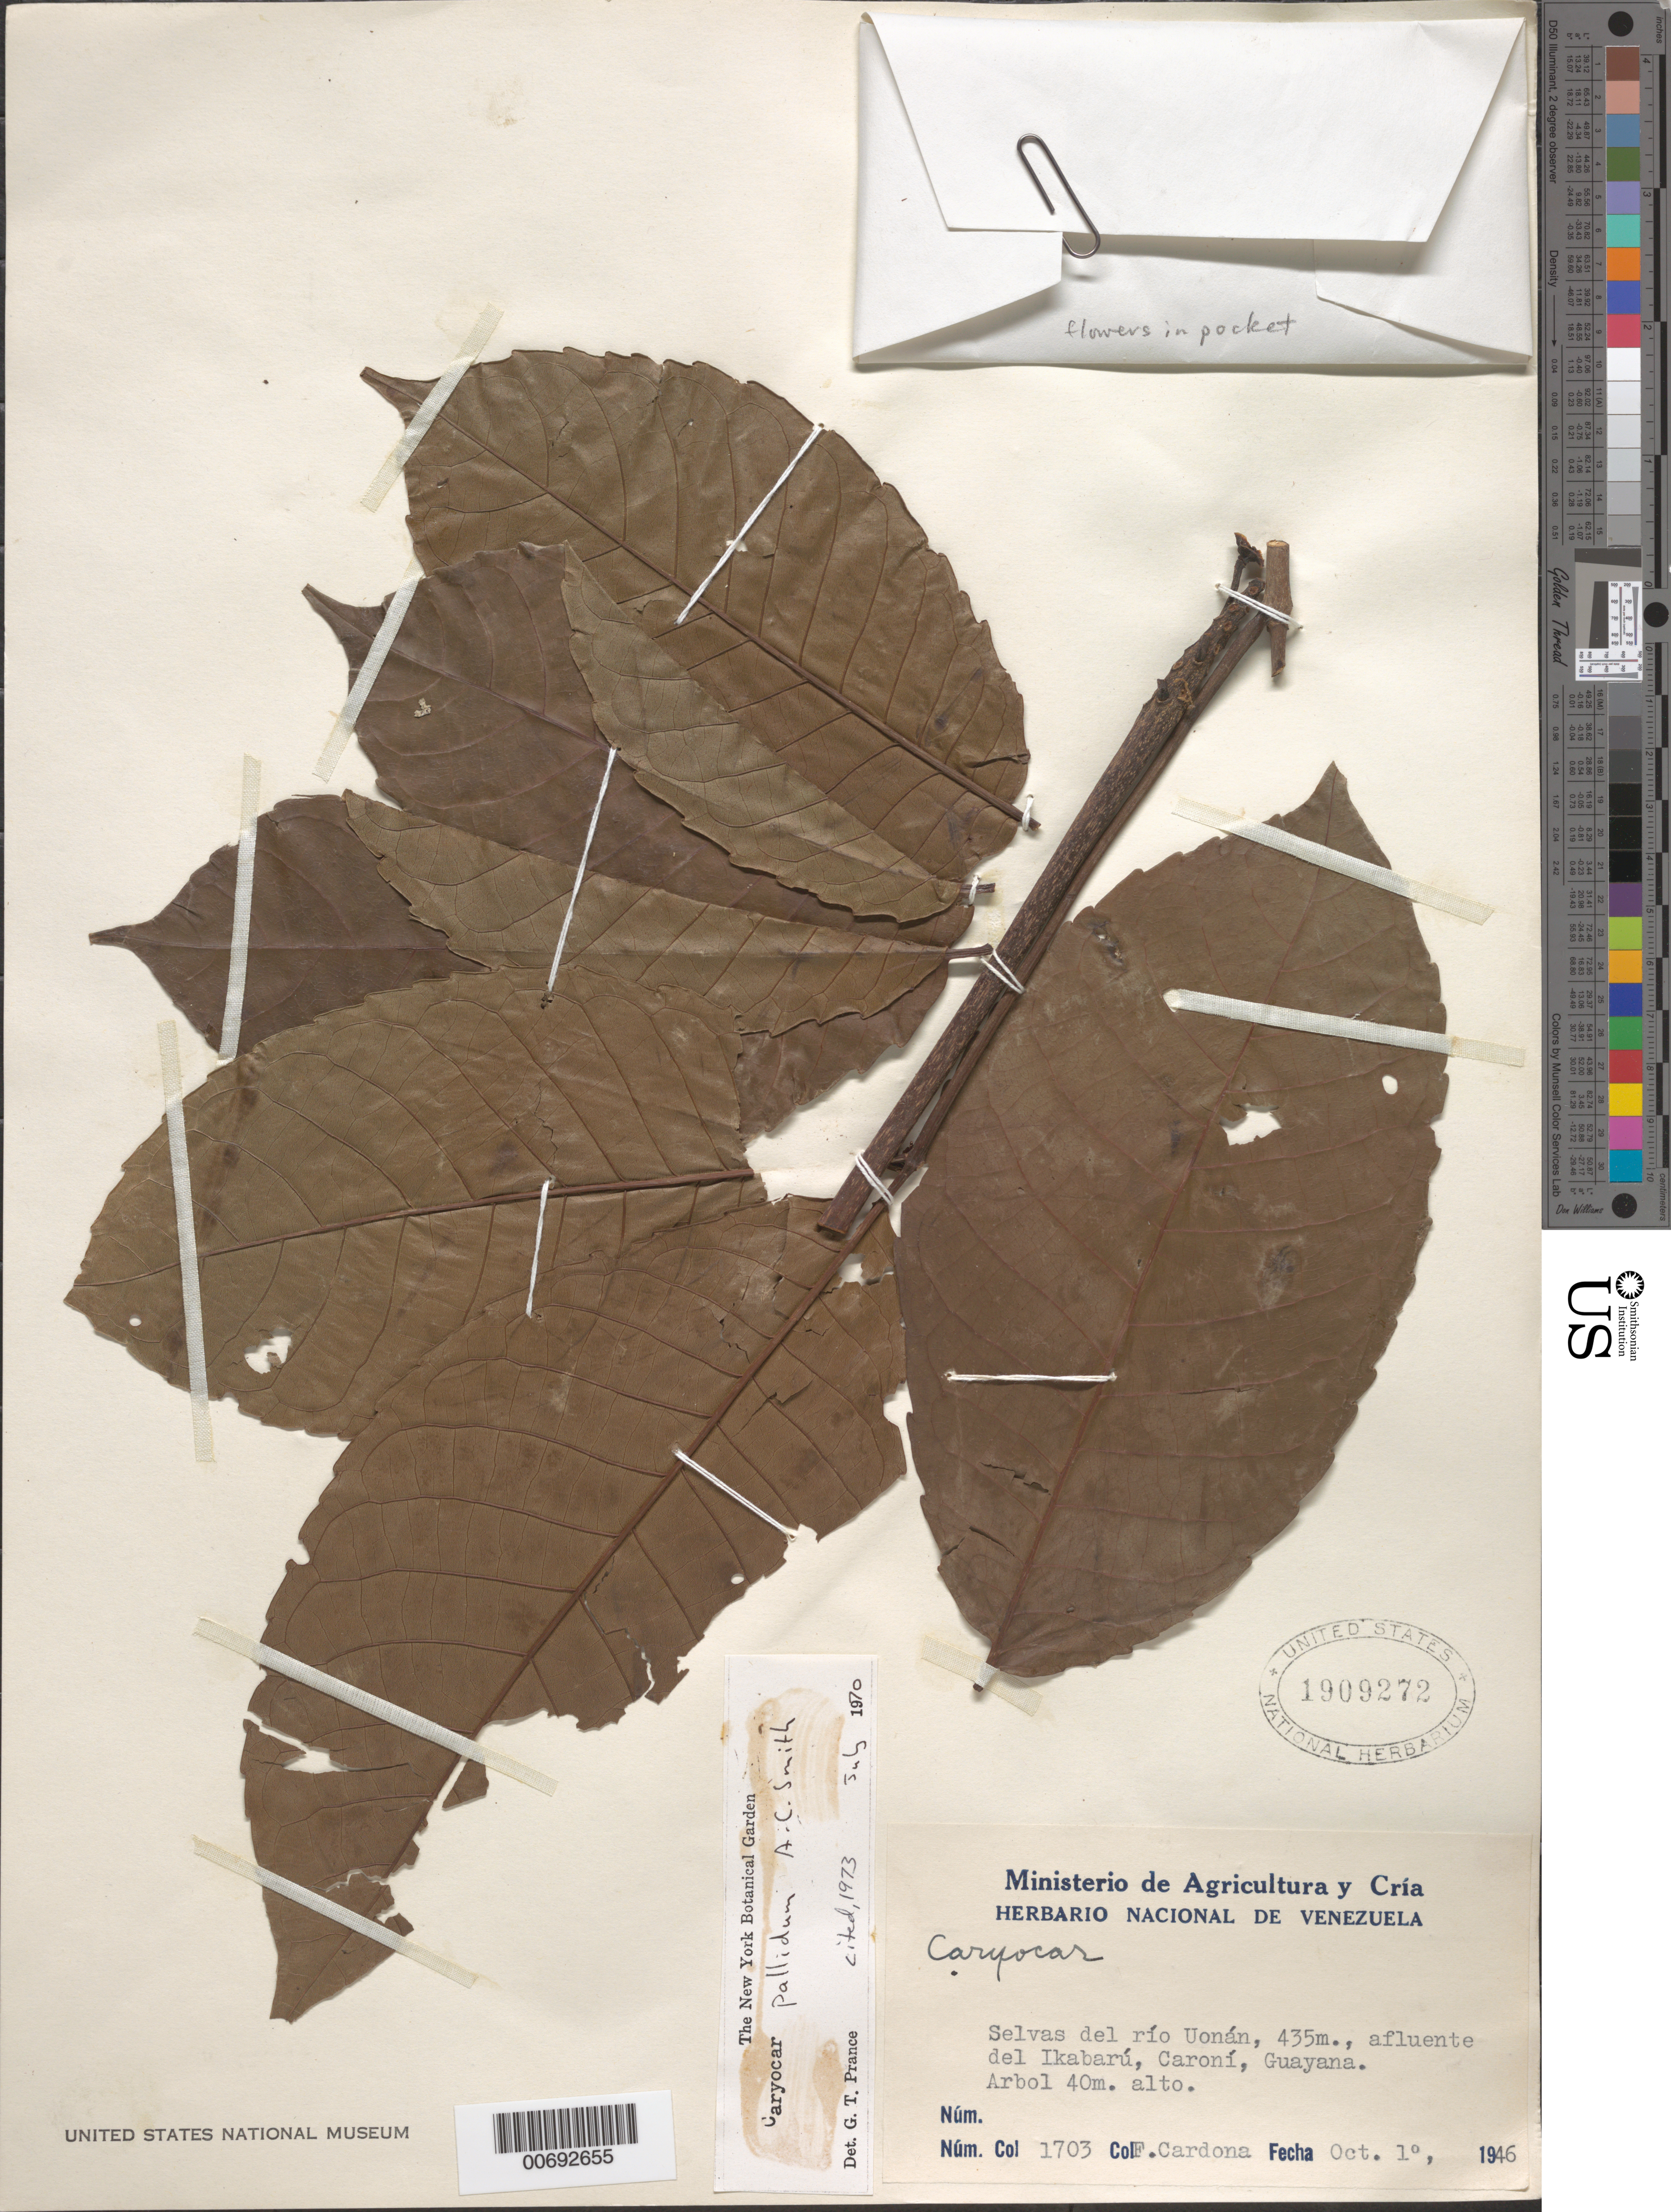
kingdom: Plantae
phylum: Tracheophyta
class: Magnoliopsida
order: Malpighiales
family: Caryocaraceae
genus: Caryocar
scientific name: Caryocar pallidum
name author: A.C. Sm.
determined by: Prance, G. T.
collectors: F. Cardona Puig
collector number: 1703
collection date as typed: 1-Oct-46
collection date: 1946-10-01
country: Venezuela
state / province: Bolívar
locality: Río Uonán, affl del Ikabarú, Caroní (Guayana)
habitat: Forest along river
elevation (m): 435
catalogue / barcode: US 1909272